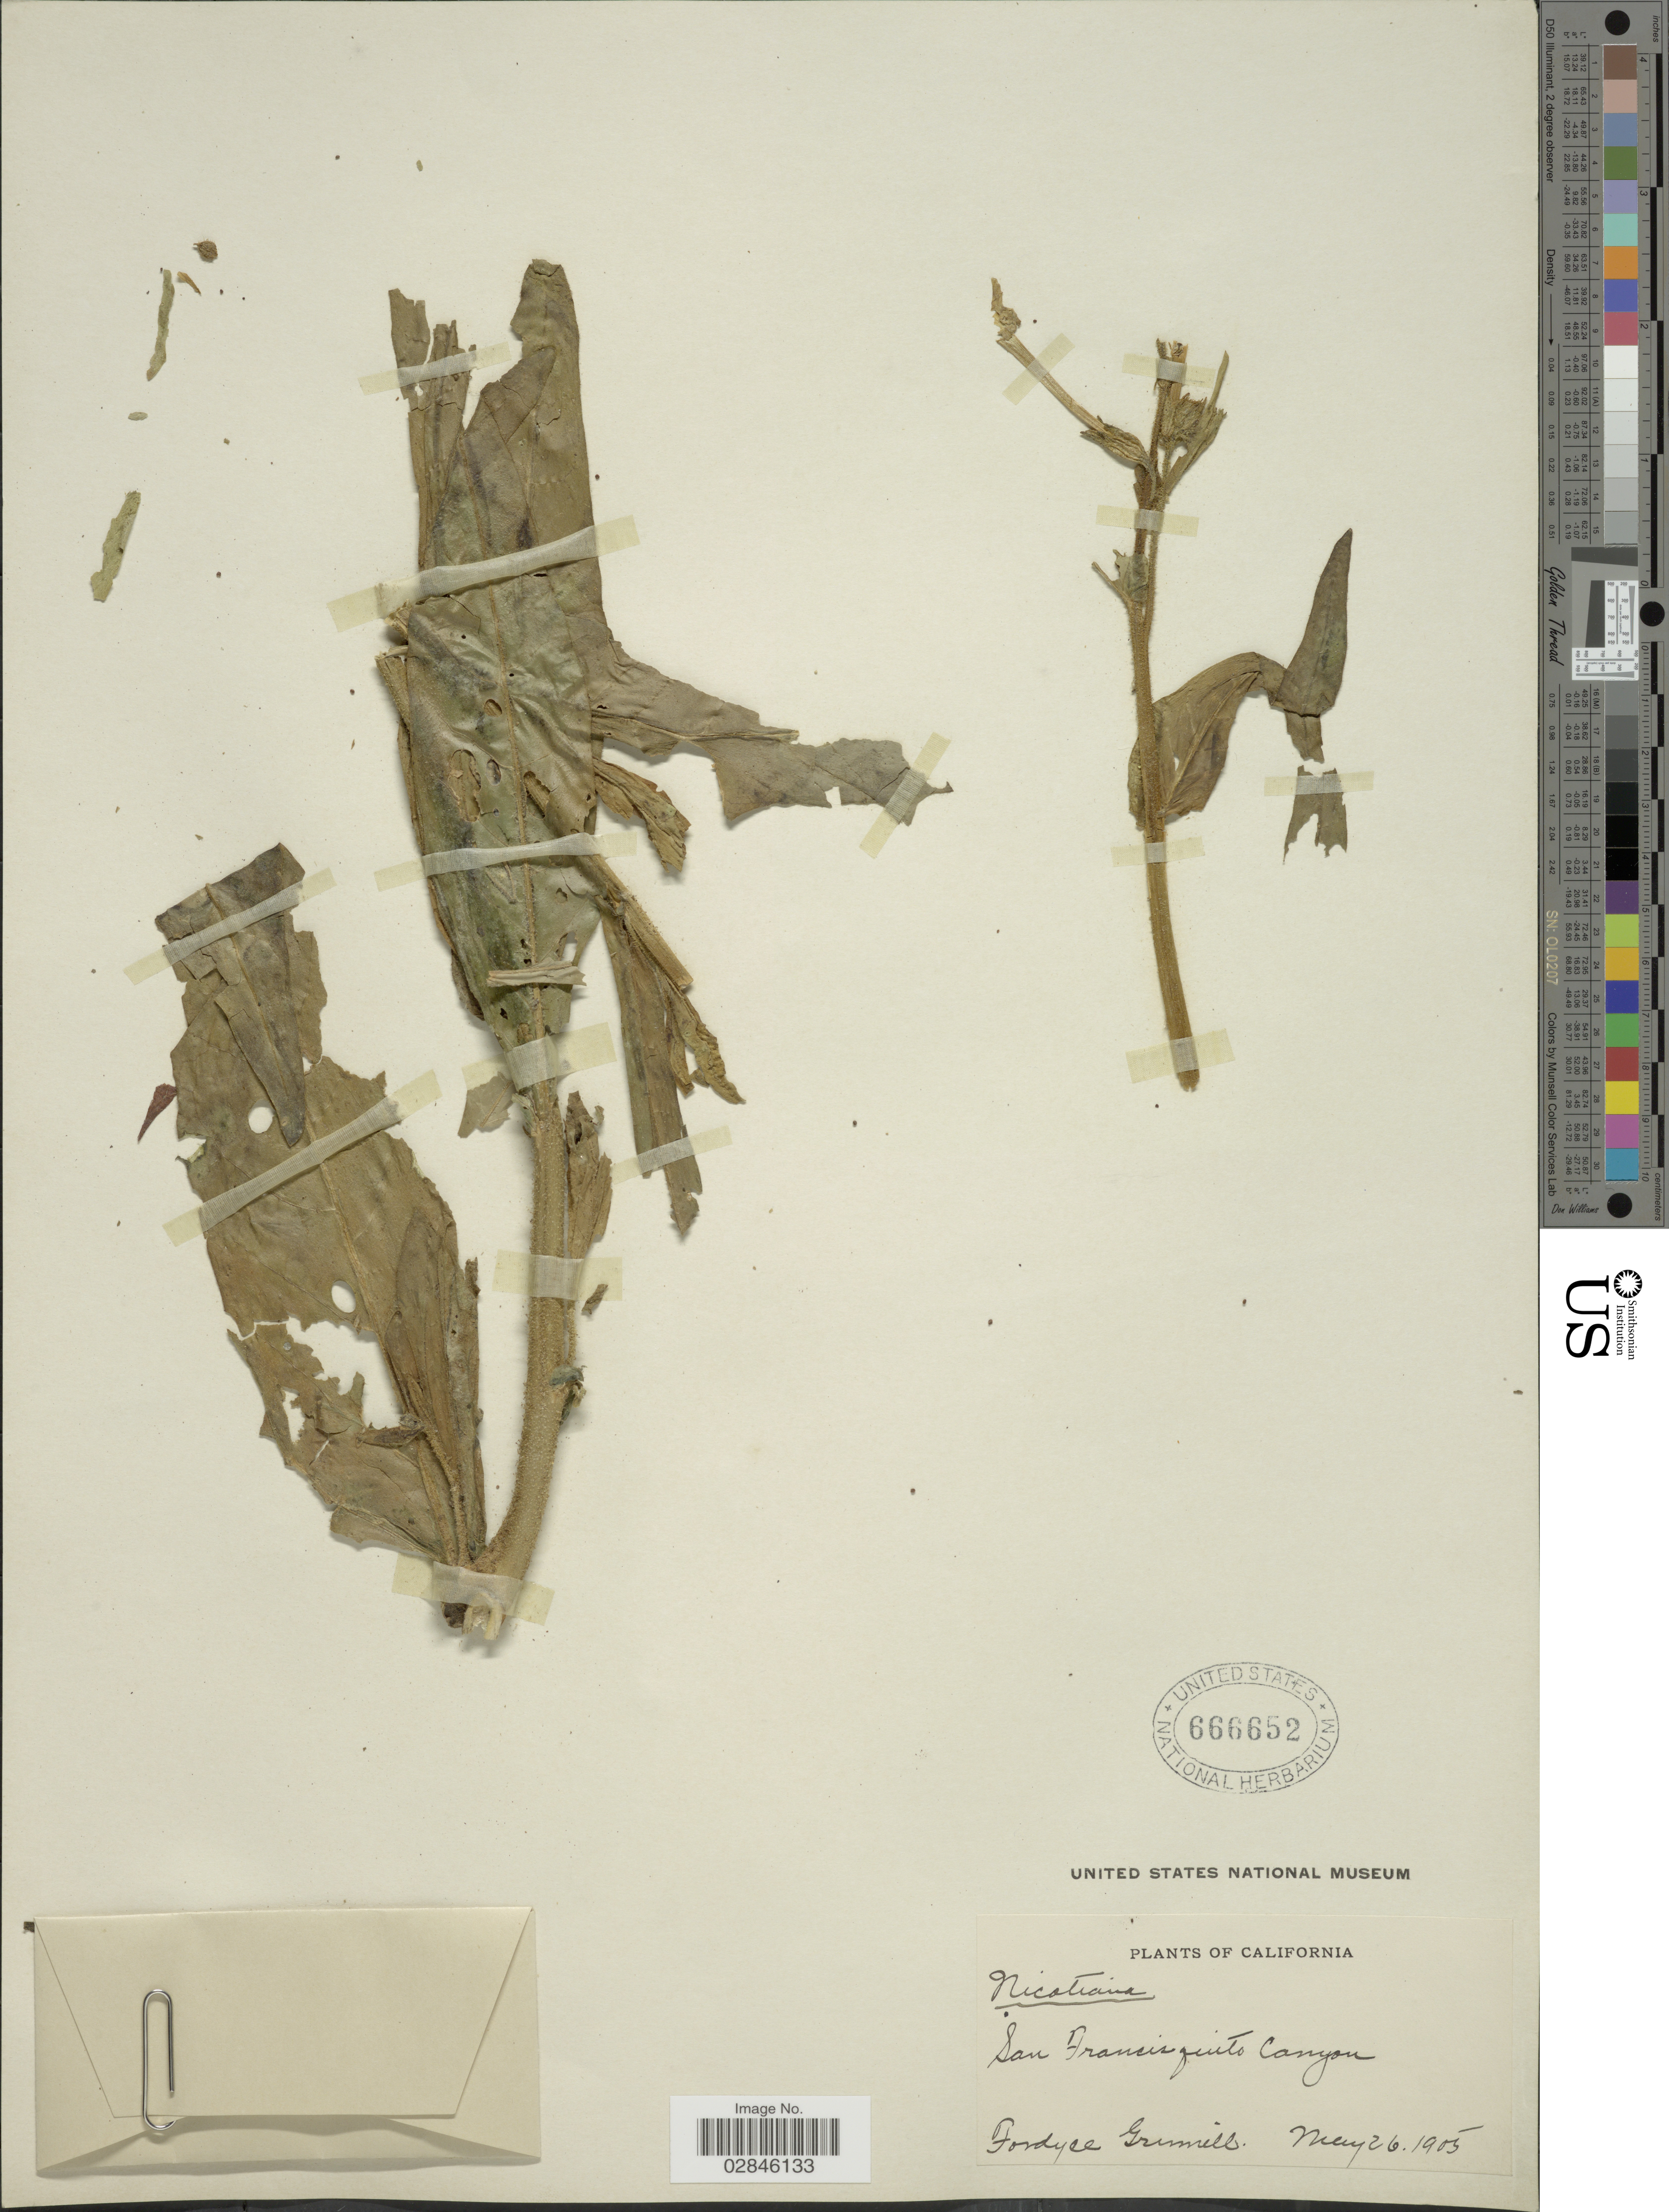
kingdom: Plantae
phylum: Tracheophyta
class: Magnoliopsida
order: Solanales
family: Solanaceae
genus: Nicotiana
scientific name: Nicotiana bigelovii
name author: S. Watson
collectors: F. Grinnell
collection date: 1905-05-26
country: United States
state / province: California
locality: San Francisquito Canyon.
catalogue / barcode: US 666652